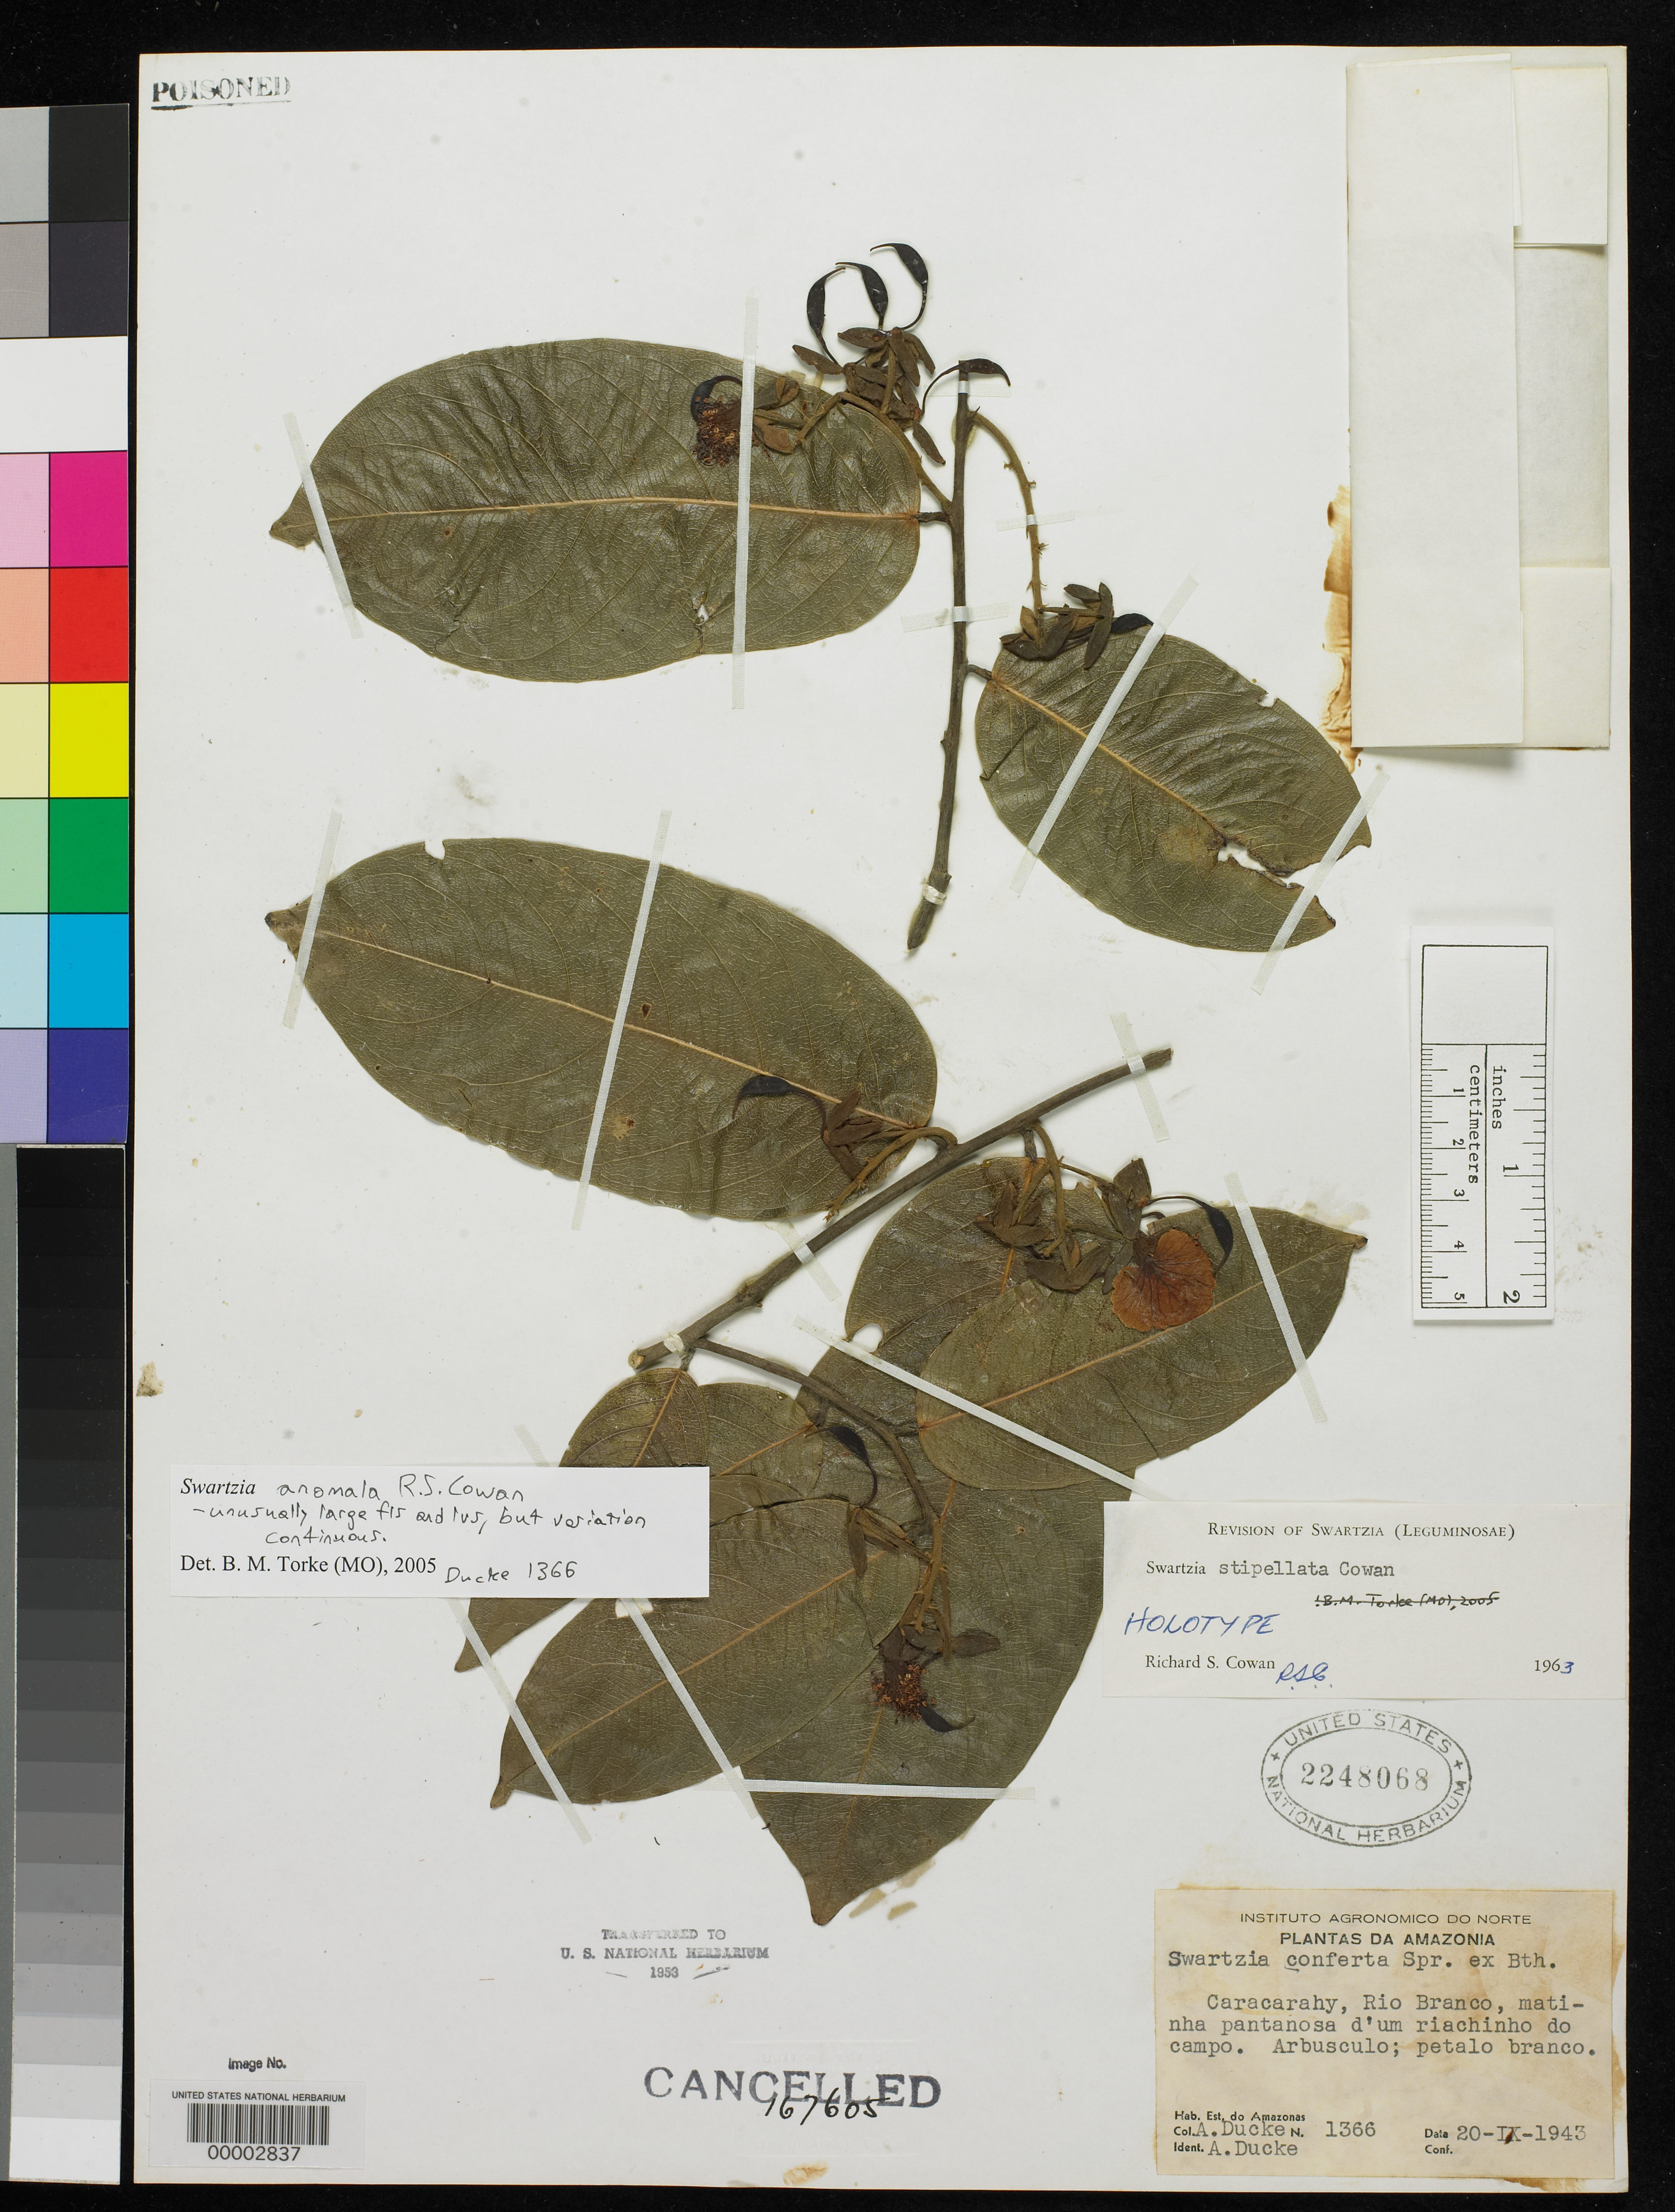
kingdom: Plantae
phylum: Tracheophyta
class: Magnoliopsida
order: Fabales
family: Fabaceae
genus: Swartzia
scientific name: Swartzia stipellata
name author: R.S. Cowan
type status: Holotype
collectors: A. Ducke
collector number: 1336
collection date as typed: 20 Sep 1943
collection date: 1943-09-20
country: Brazil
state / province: Acre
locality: Rio Branco.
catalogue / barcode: US 2248068